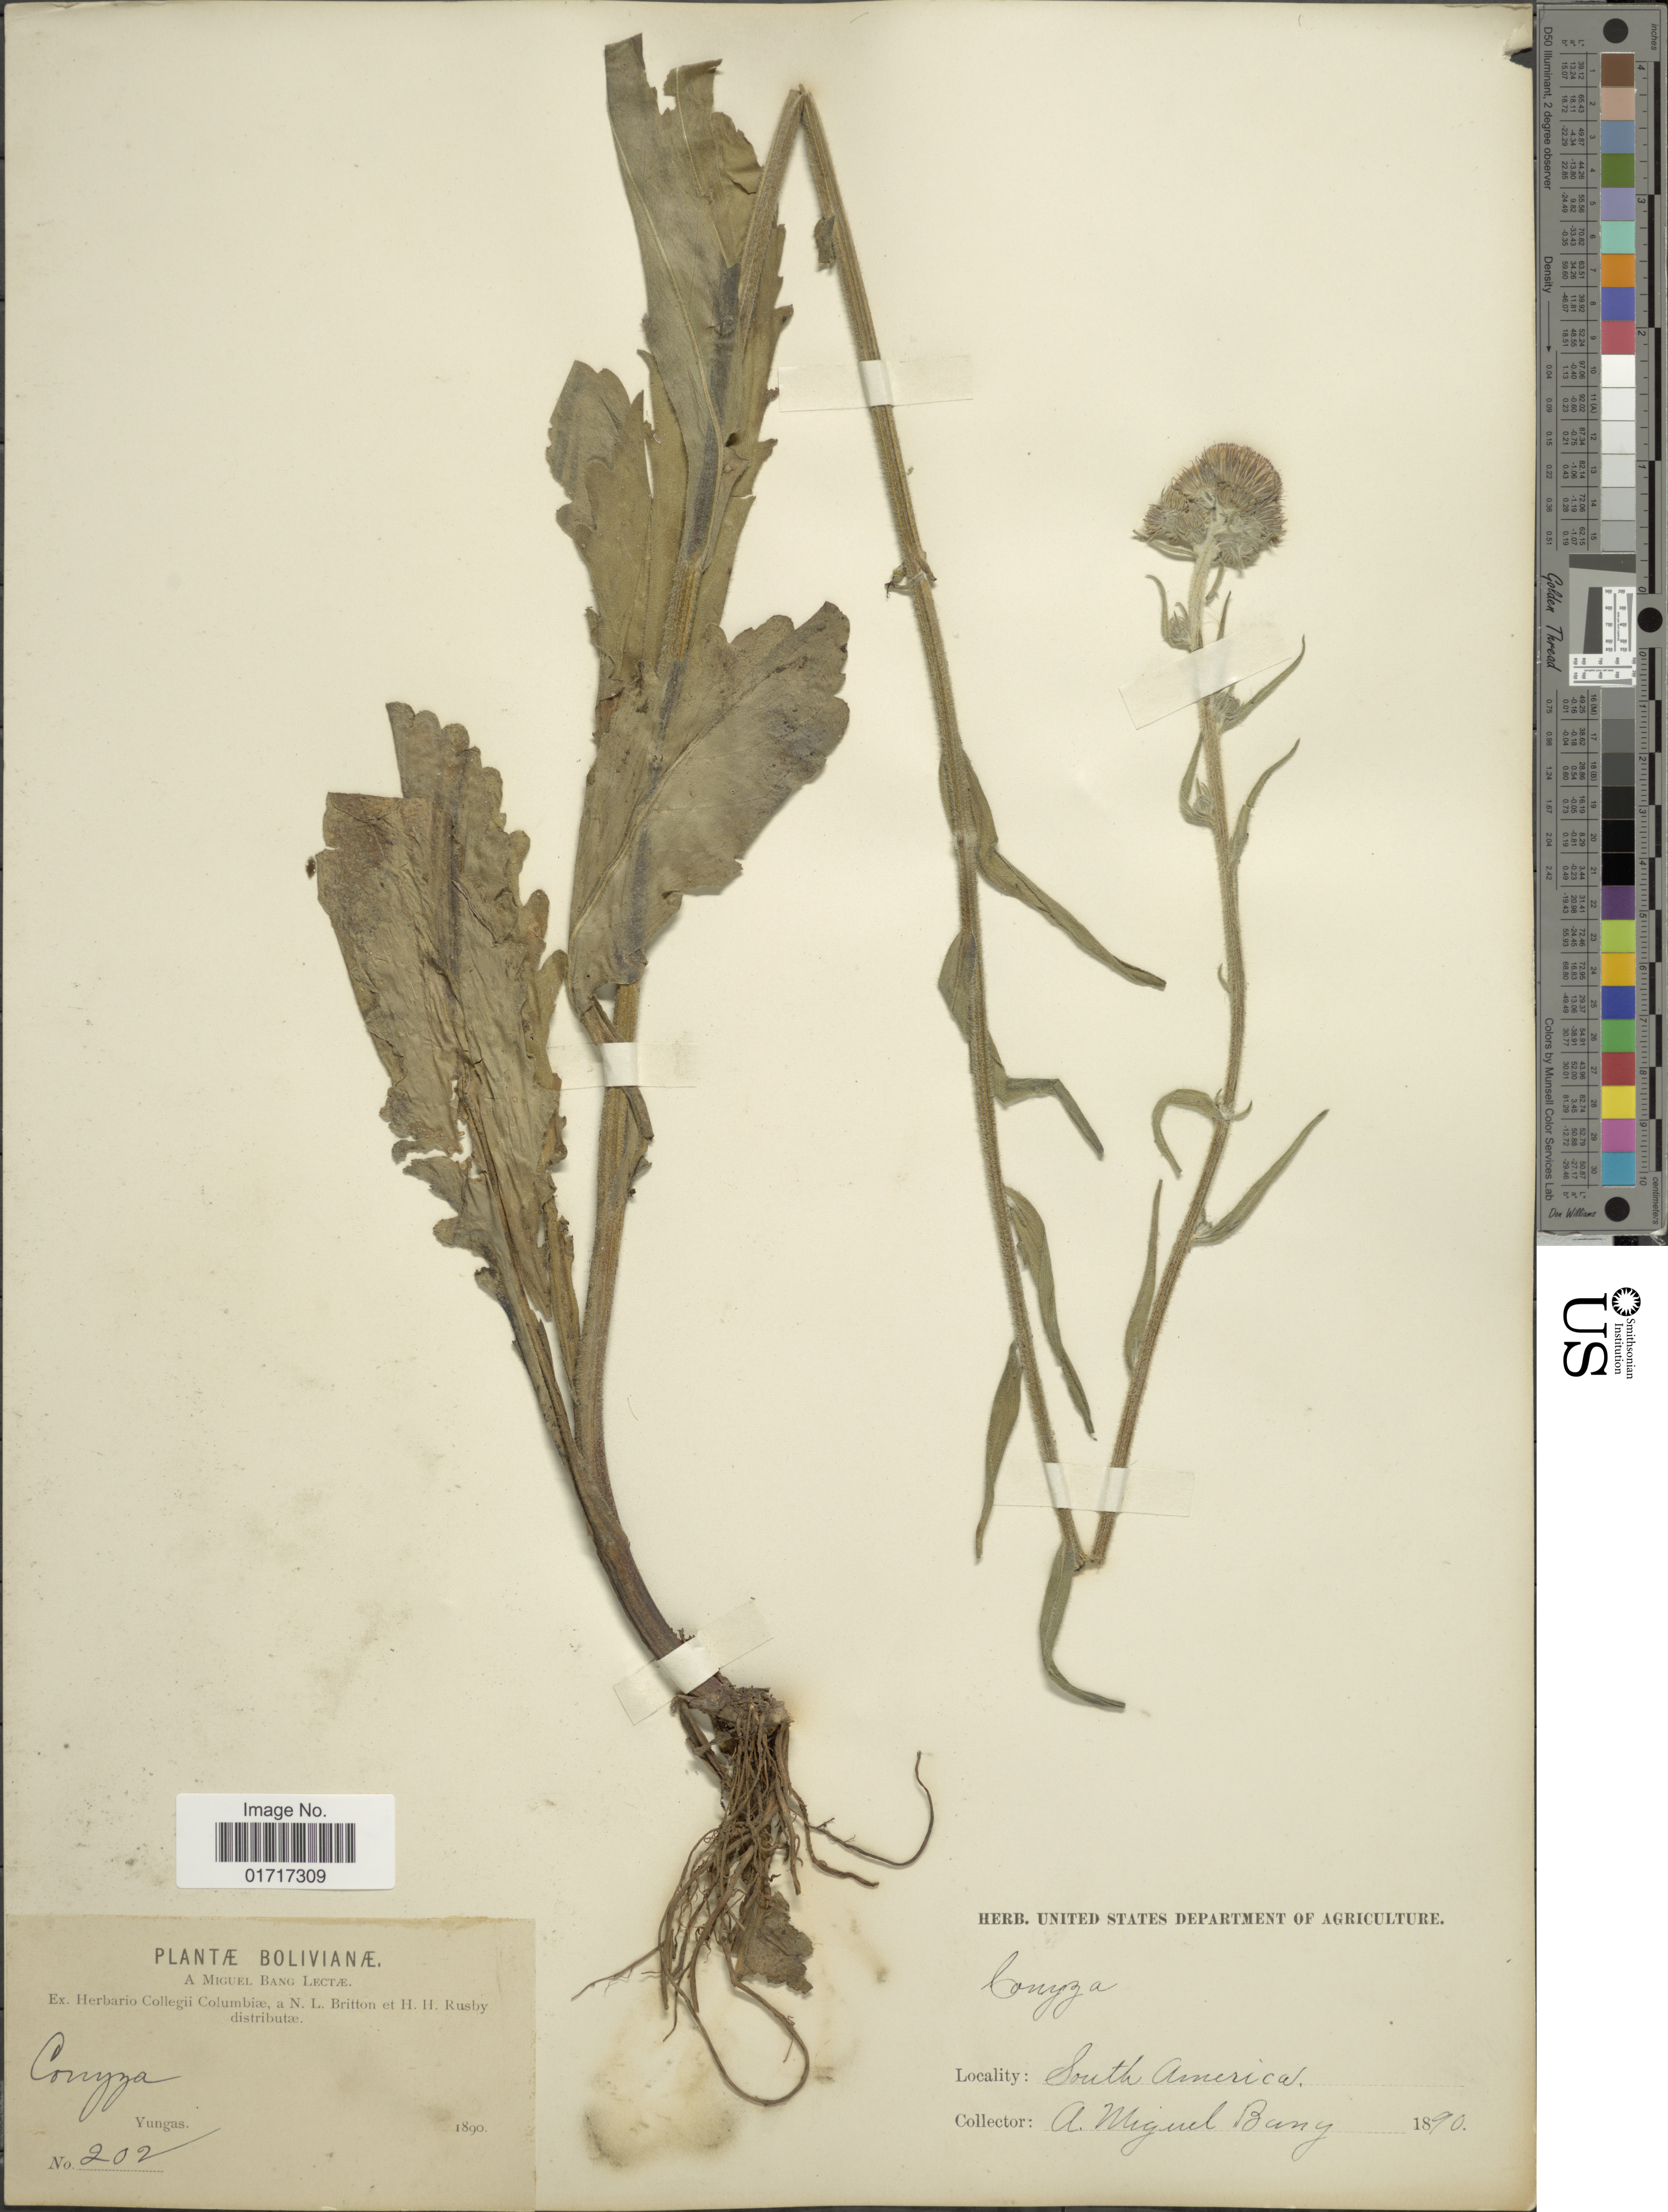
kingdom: Plantae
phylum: Tracheophyta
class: Magnoliopsida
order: Asterales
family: Asteraceae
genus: Conyza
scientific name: Conyza primulaefolia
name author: (Lam.) Cuatrec. & Lourteig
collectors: M. Bang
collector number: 202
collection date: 1890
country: Bolivia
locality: South America.Bolivianae.